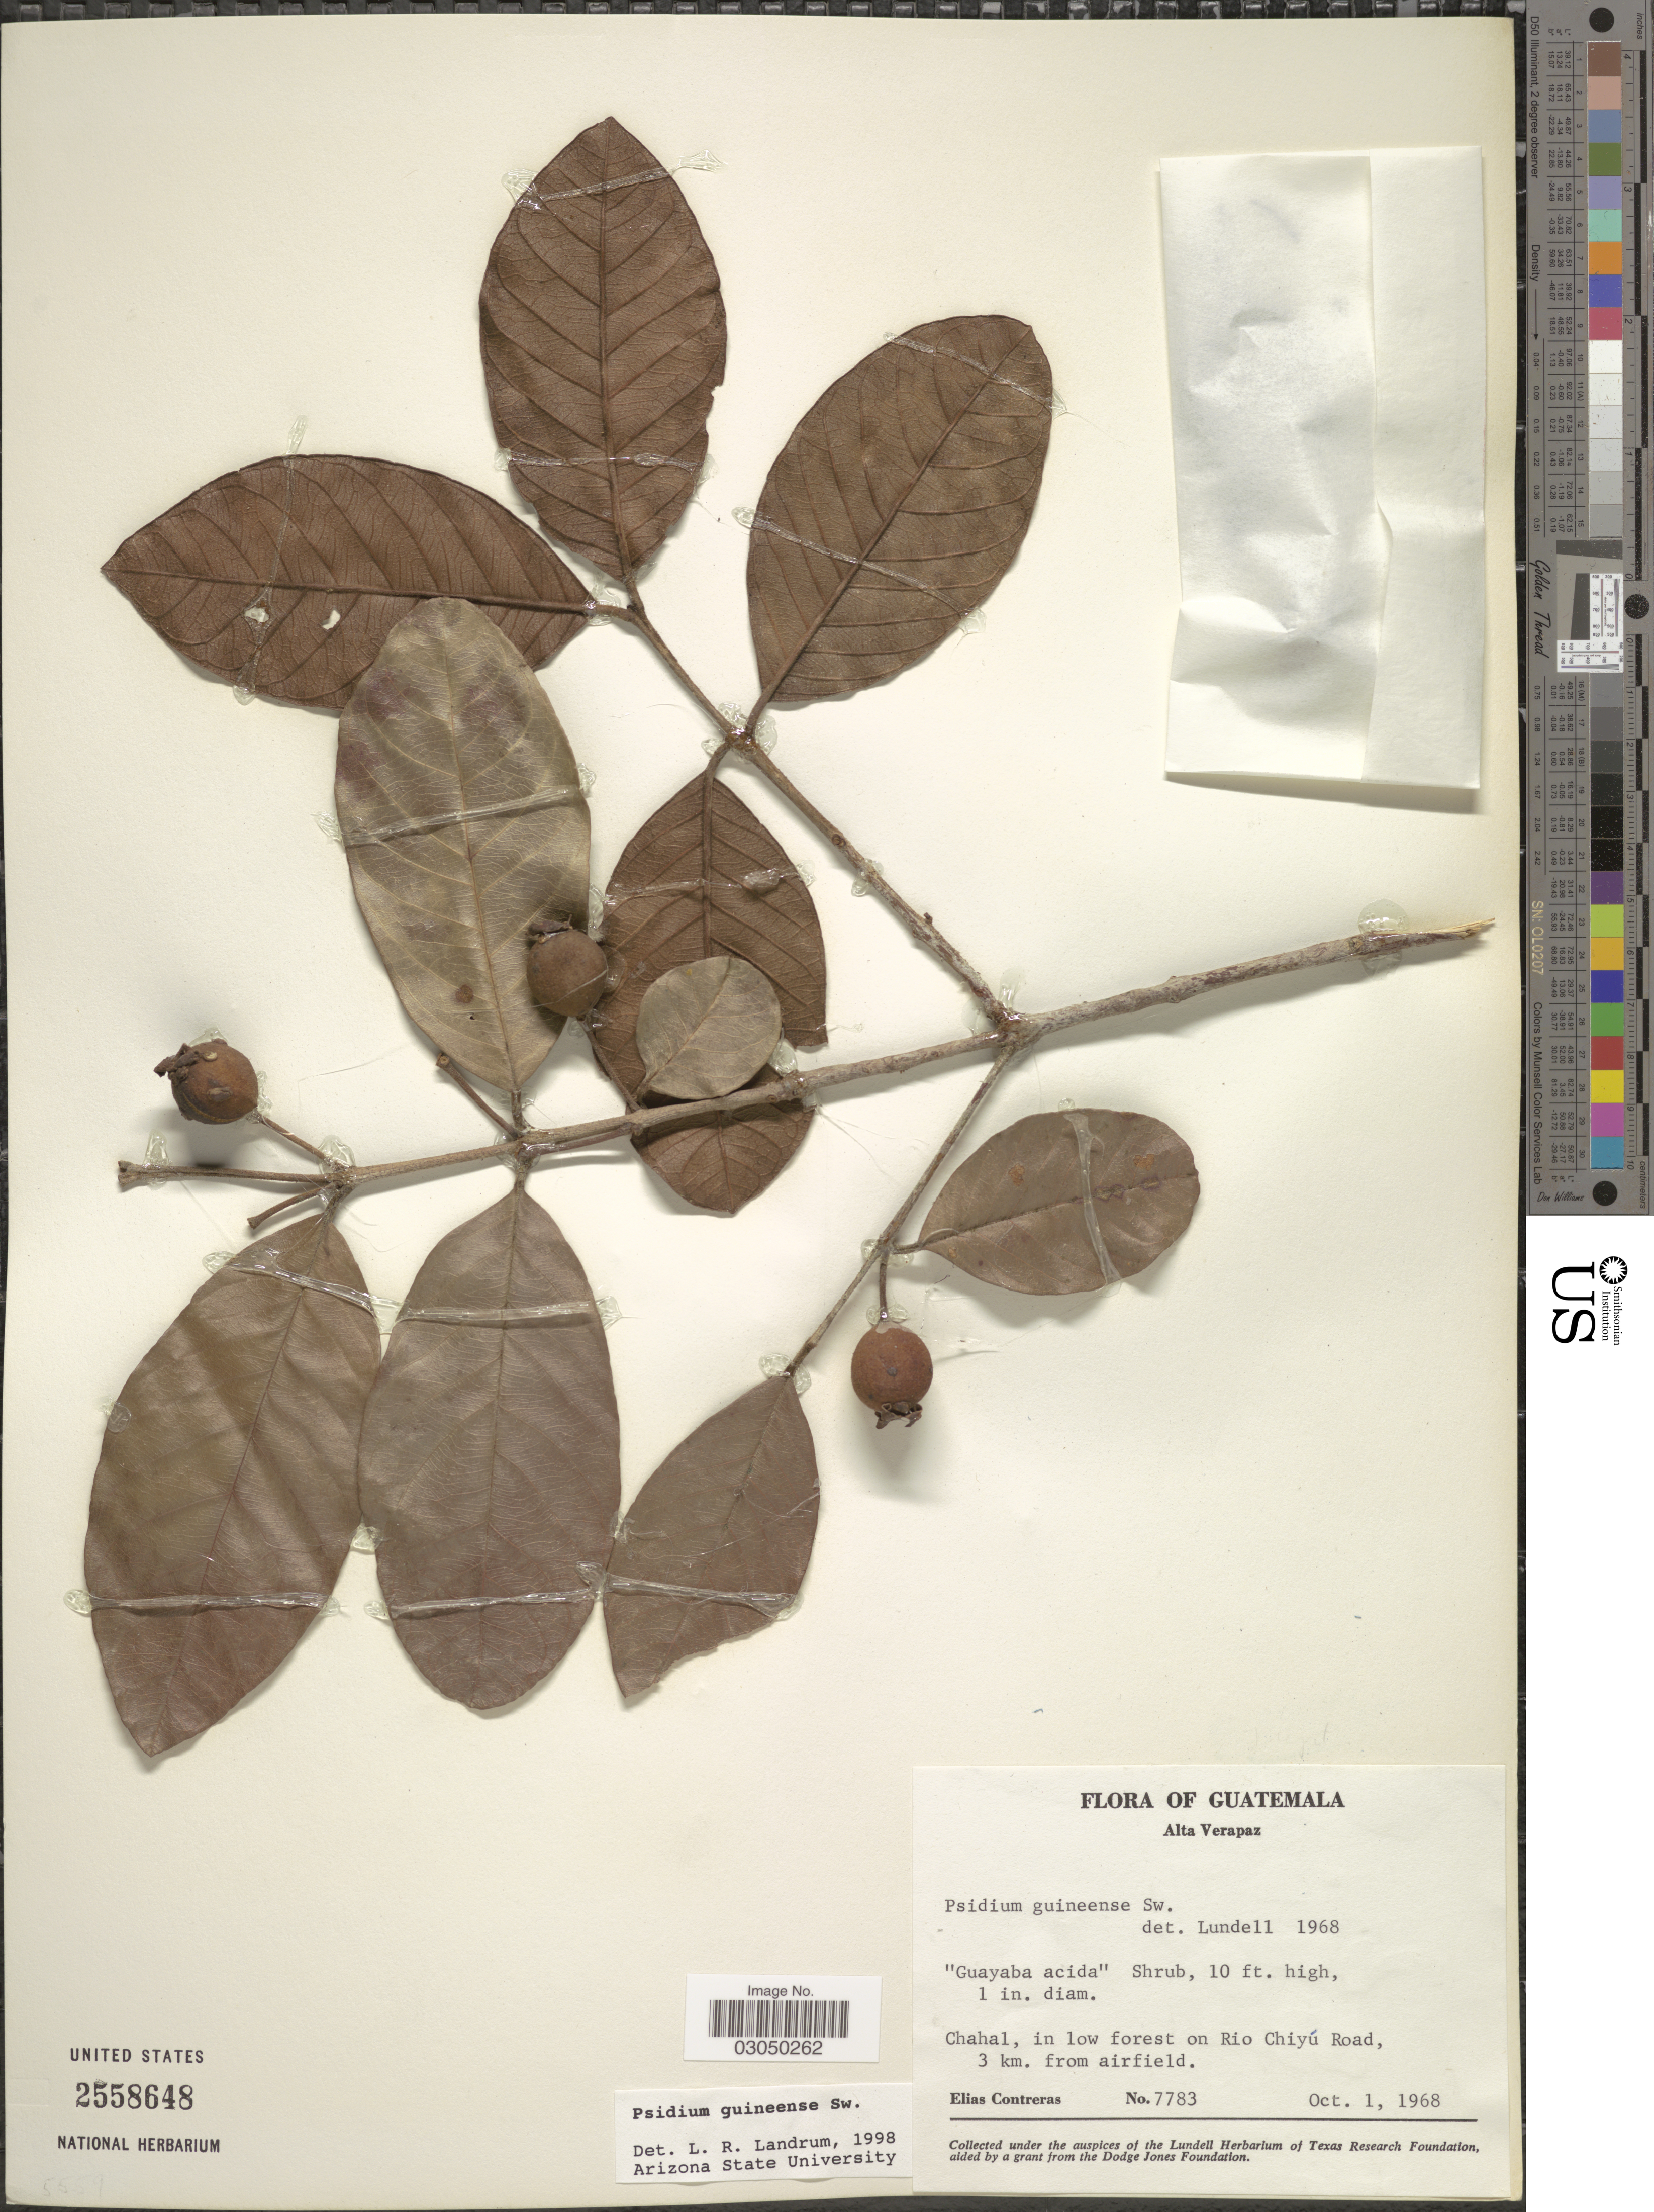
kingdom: Plantae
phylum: Tracheophyta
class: Magnoliopsida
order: Myrtales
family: Myrtaceae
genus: Psidium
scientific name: Psidium guineense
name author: Sw.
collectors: E. Contreras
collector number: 7783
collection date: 1968-10-01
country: Guatemala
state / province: Alta Verapaz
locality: Chahal, in low forest on Rio Chiyú Road, 3 km. from airfield.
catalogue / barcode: US 2558648